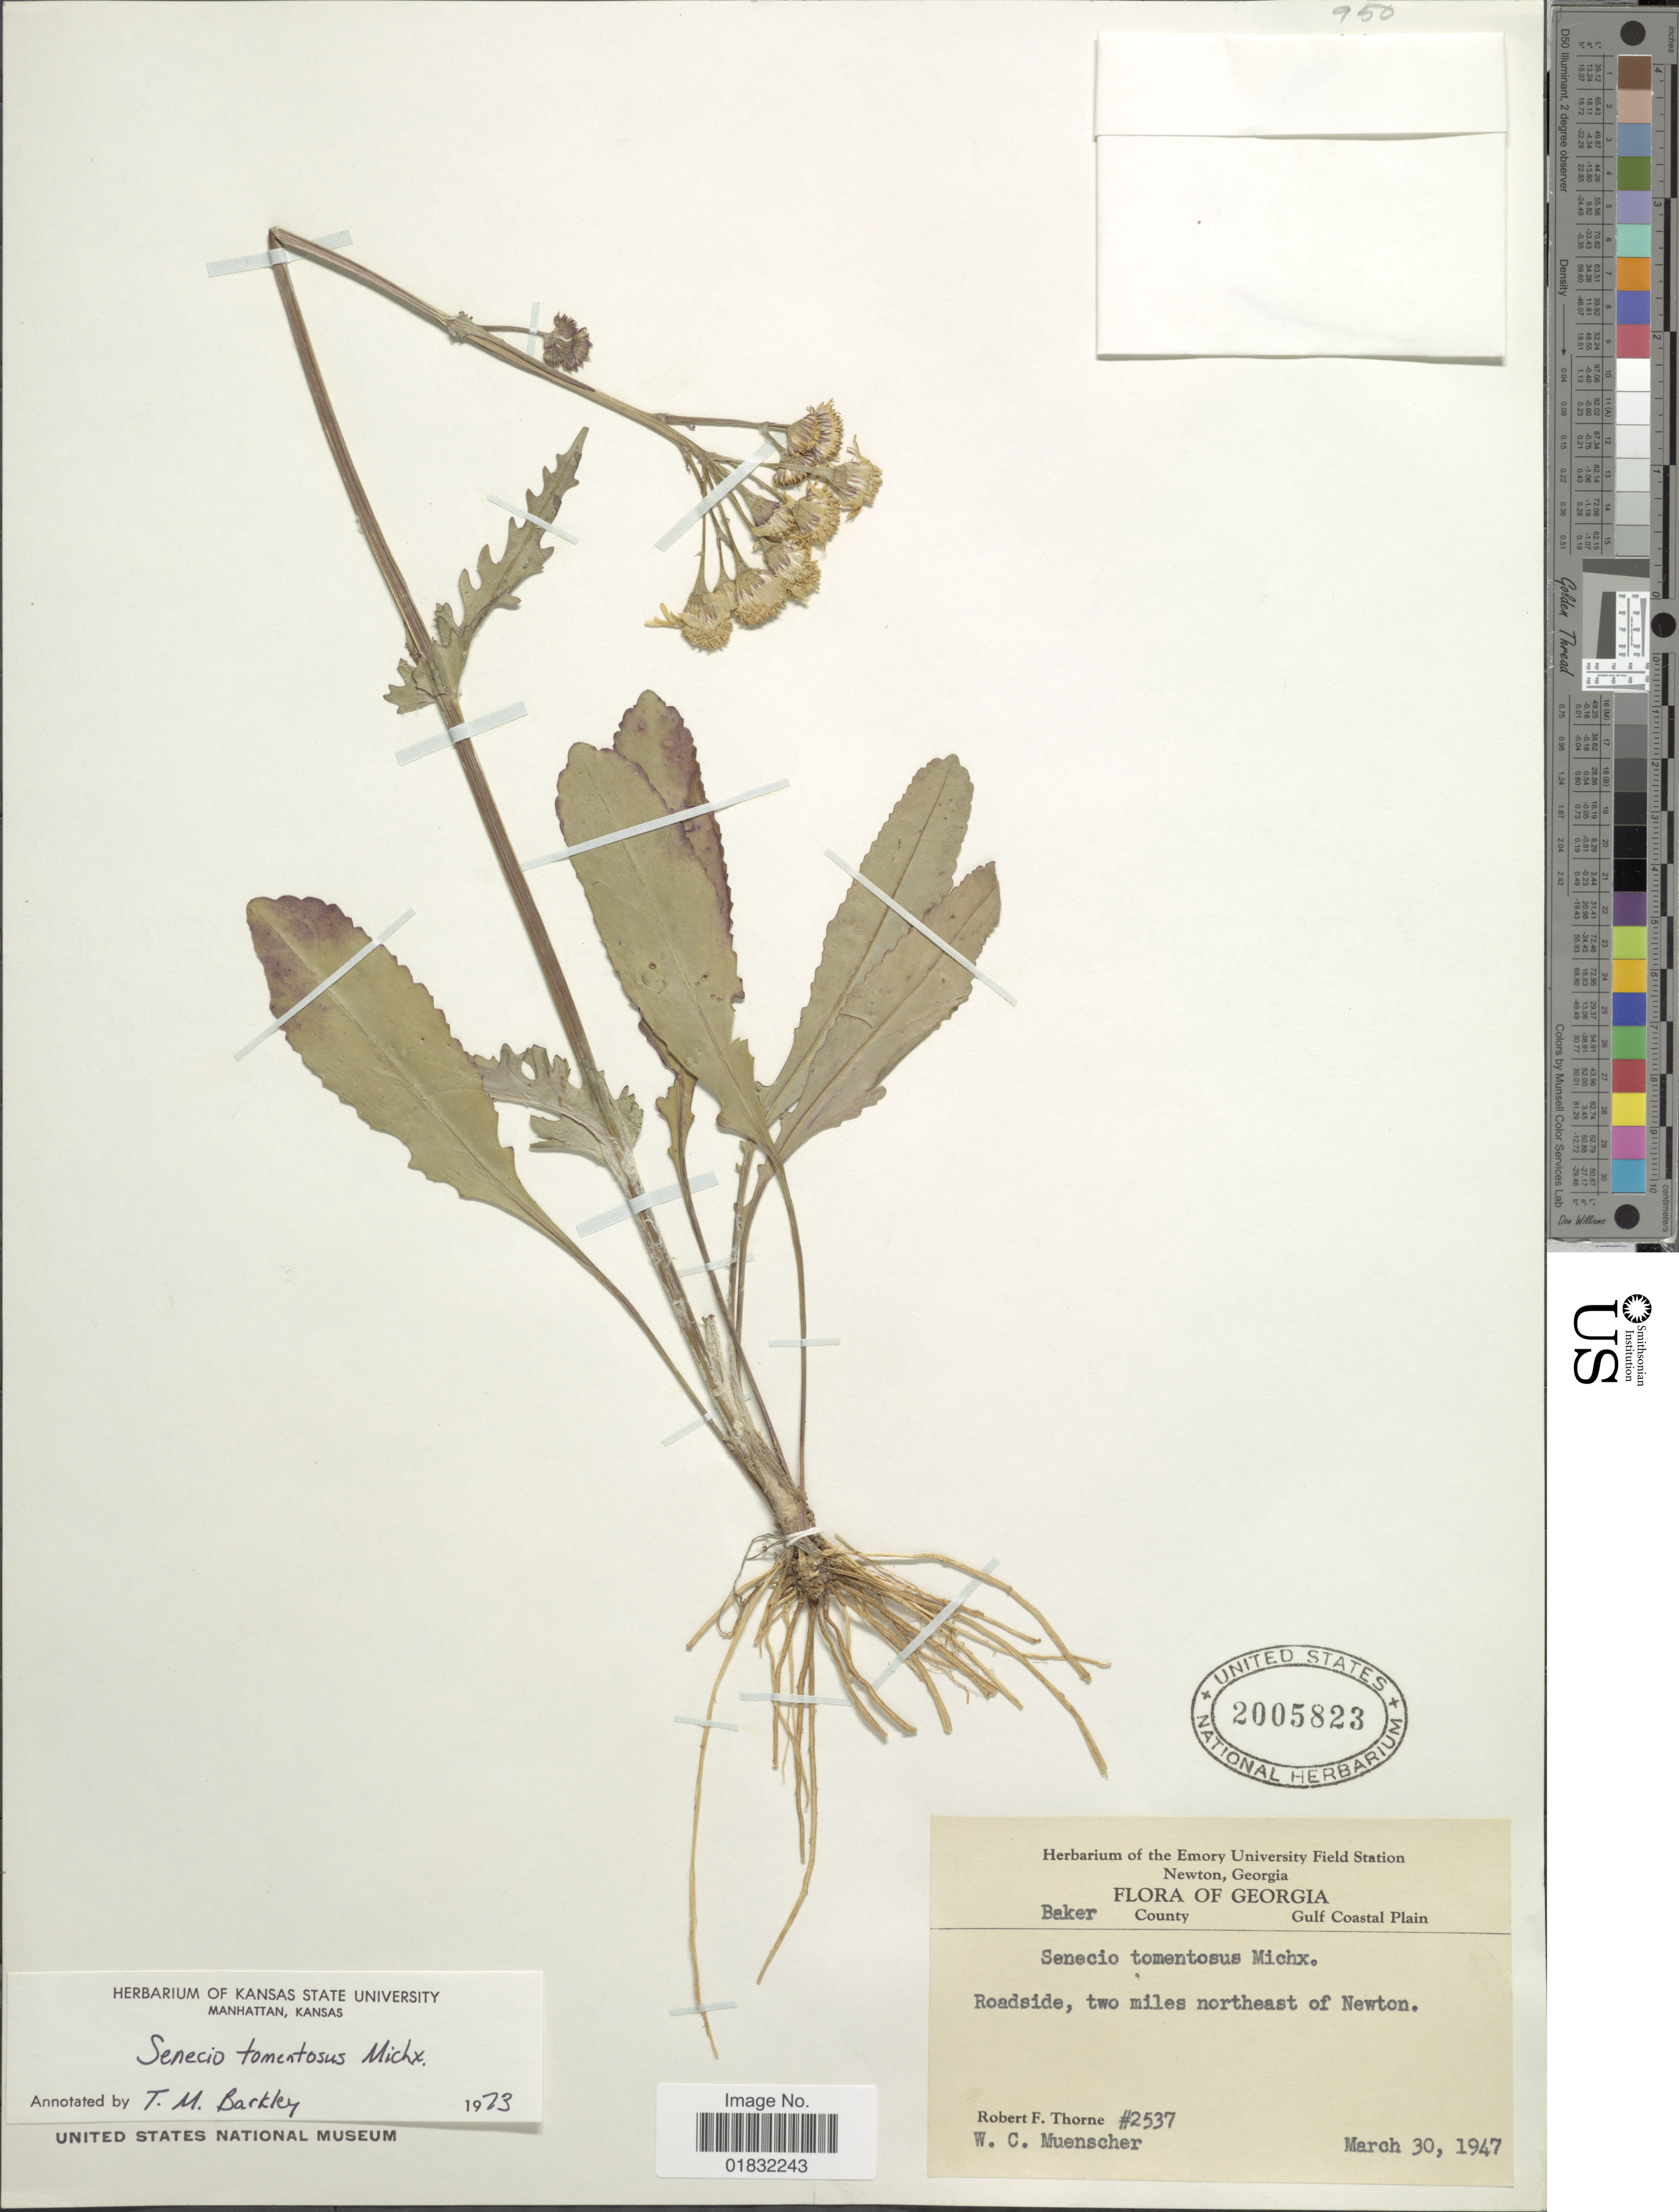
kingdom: Plantae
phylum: Tracheophyta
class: Magnoliopsida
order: Asterales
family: Asteraceae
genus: Packera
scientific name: Packera dubia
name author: (Spreng.) Trock & Mabb.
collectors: R. F. Thorne & W. Muenscher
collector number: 2537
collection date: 1947-03-30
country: United States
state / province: Georgia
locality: Baker County, Gulf Coastal Plain, Roadside, two miles northeast of Newton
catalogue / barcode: US 2005823